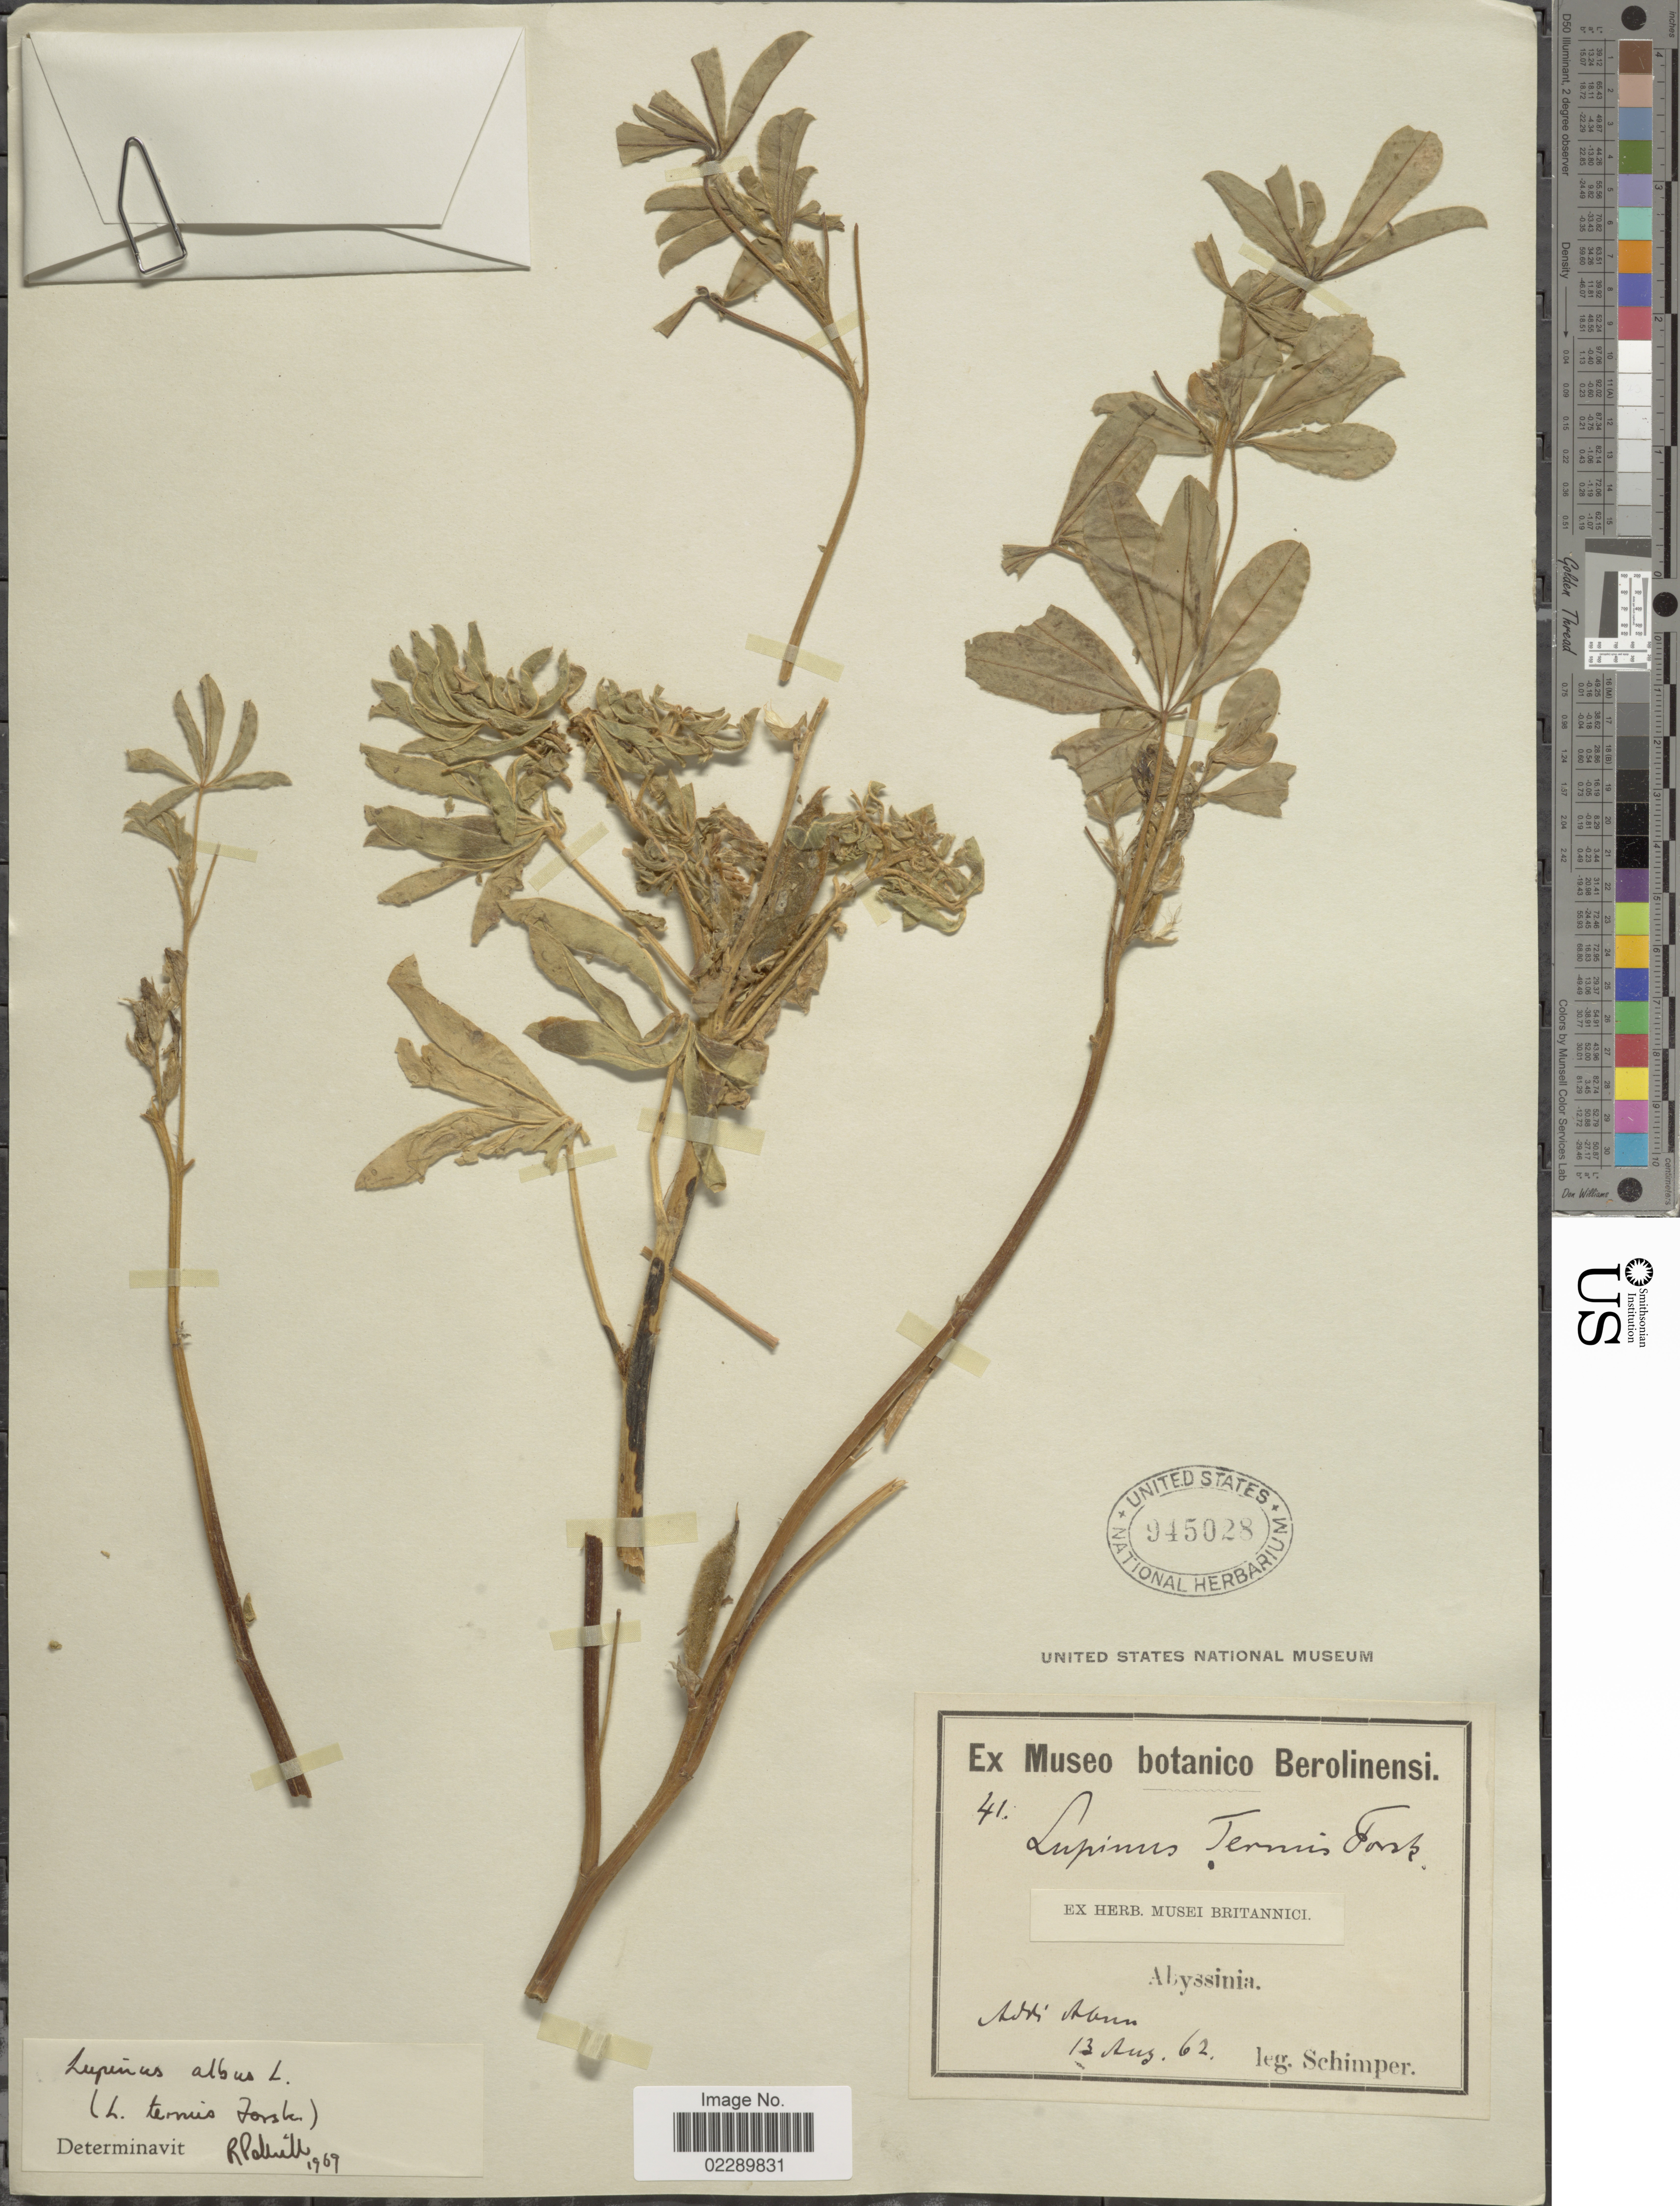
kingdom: Plantae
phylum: Tracheophyta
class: Magnoliopsida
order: Fabales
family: Fabaceae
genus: Lupinus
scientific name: Lupinus albus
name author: L.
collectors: -. Schimper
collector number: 41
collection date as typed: Transcribed d/m/y: 13/8/62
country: Ethiopia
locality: Abyssinia. Addi Abun.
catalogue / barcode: US 945028